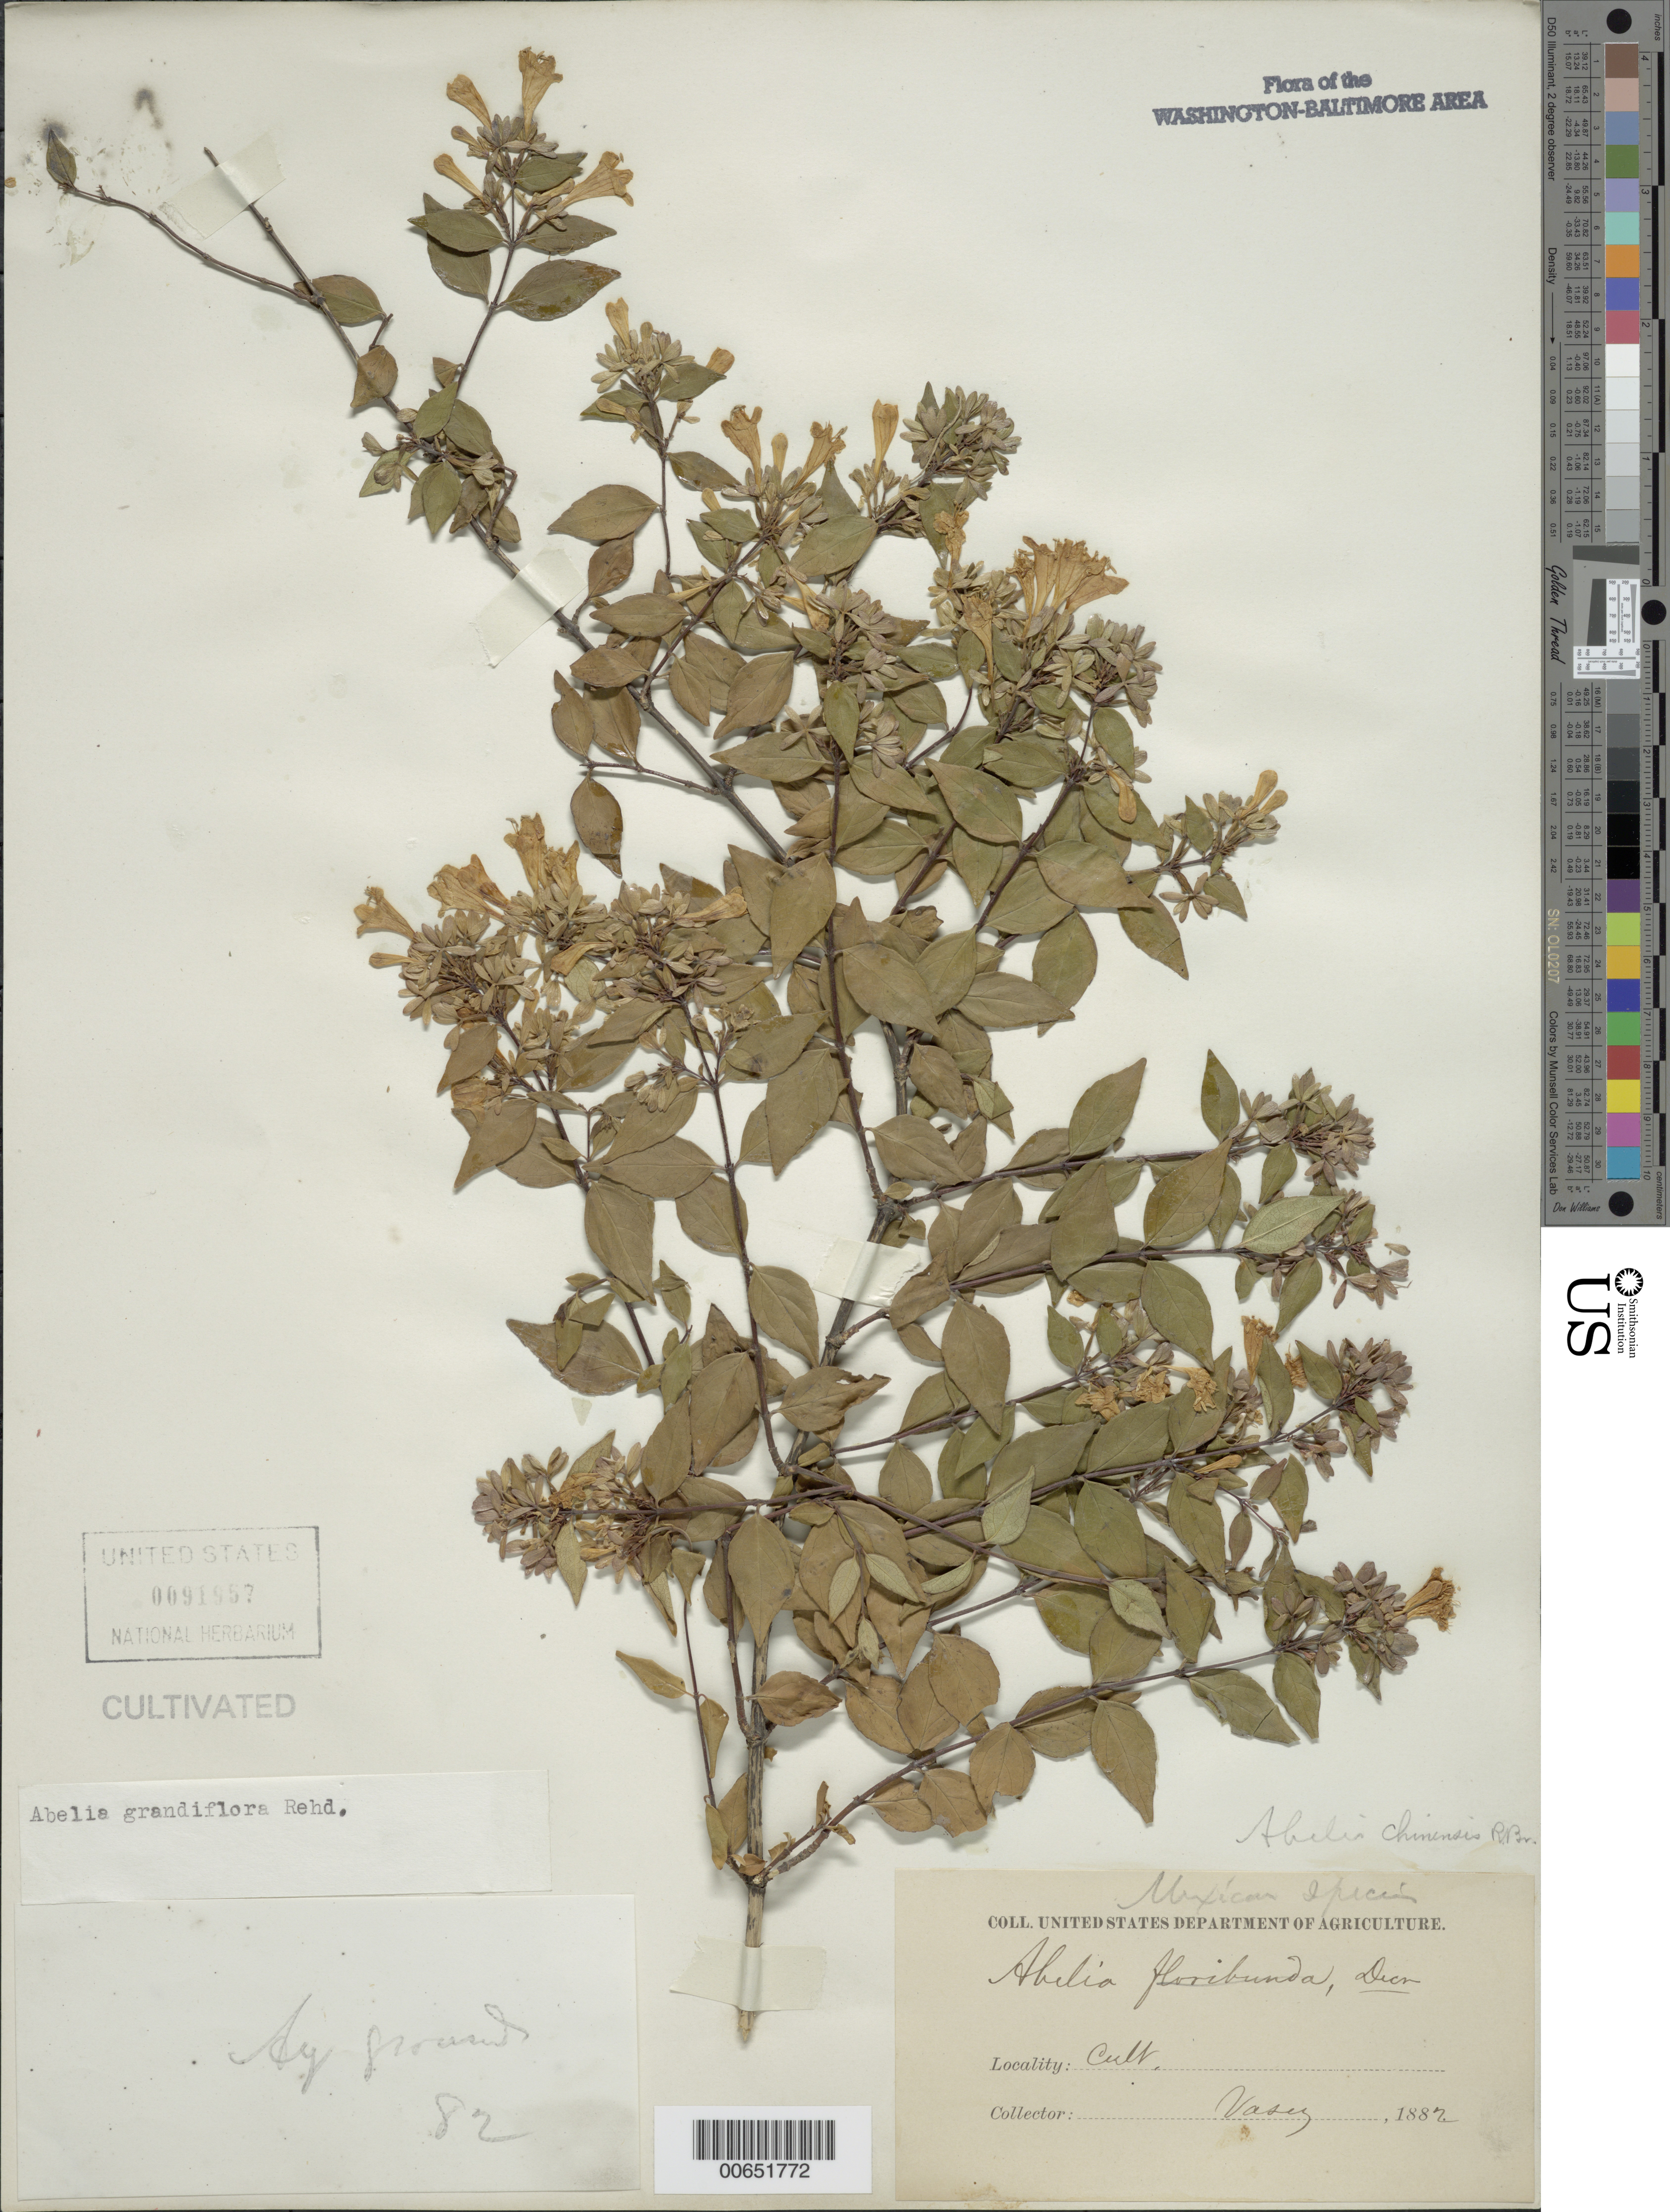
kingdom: Plantae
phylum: Tracheophyta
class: Magnoliopsida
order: Dipsacales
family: Caprifoliaceae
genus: Abelia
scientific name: Abelia chinensis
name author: R. Br.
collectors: G. Vasey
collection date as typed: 1882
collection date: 1882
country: United States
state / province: District of Columbia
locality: Ag. grounds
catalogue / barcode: US 91957